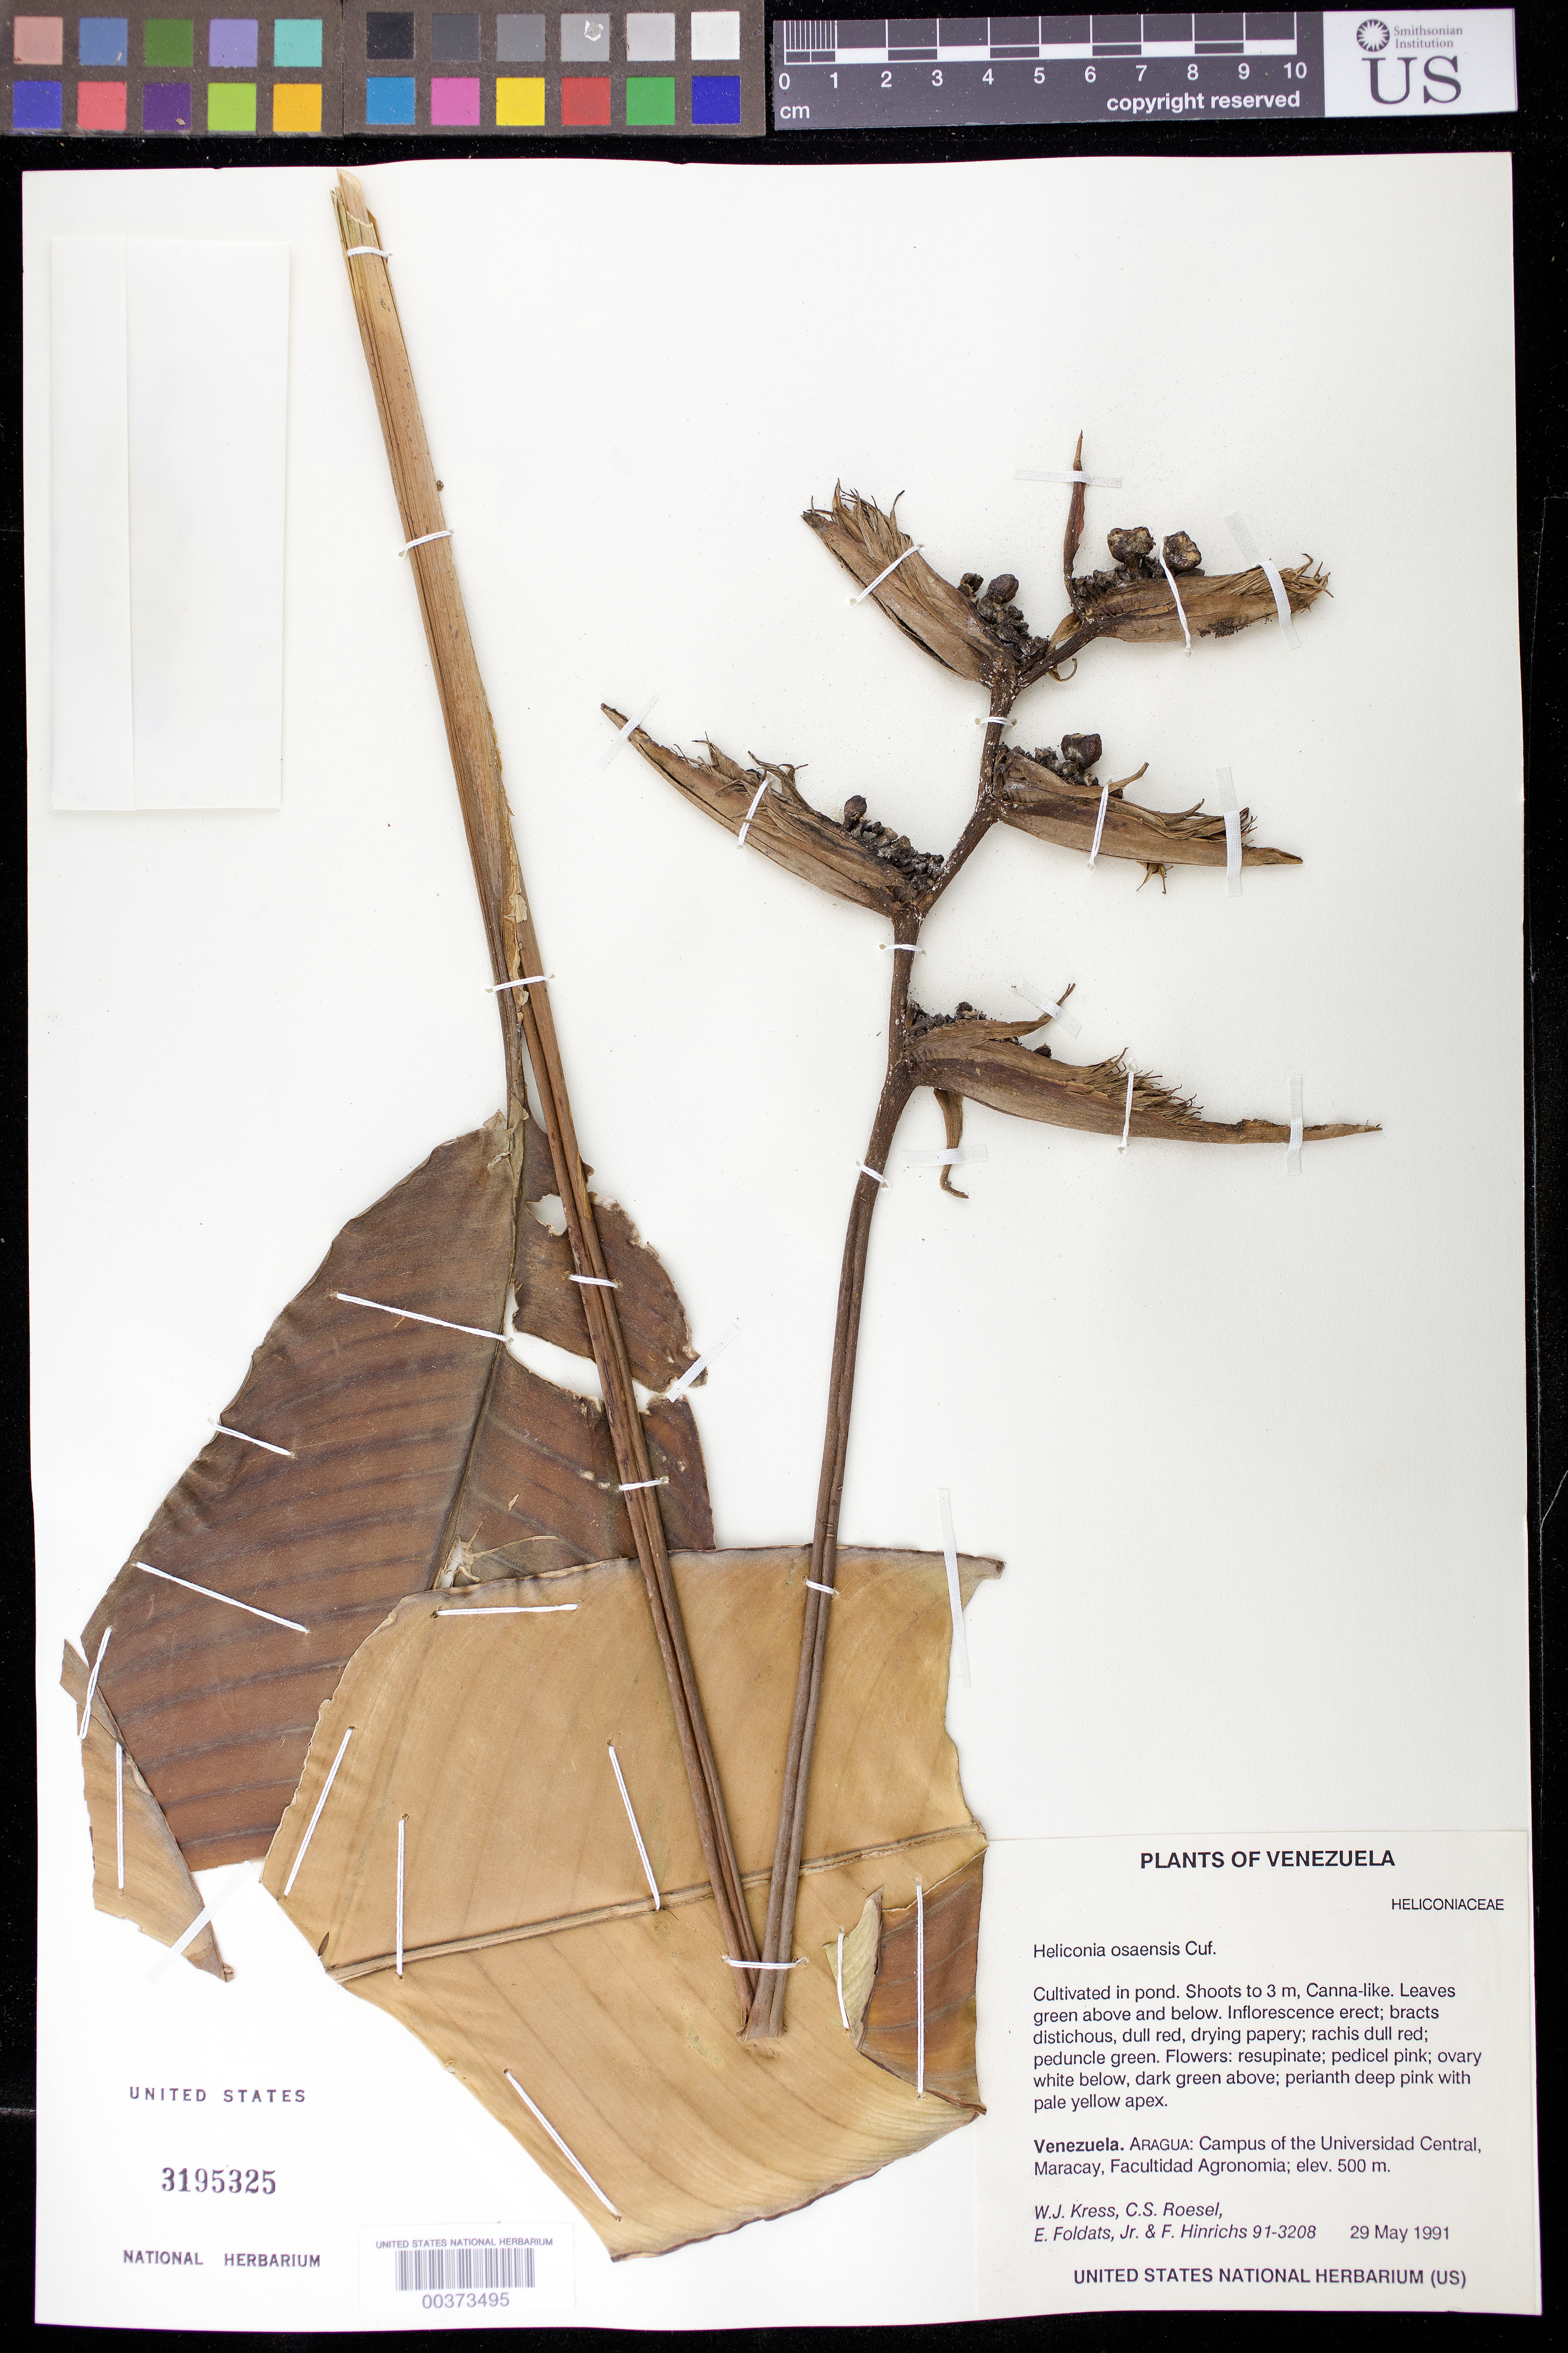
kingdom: Plantae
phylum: Tracheophyta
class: Liliopsida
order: Zingiberales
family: Heliconiaceae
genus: Heliconia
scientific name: Heliconia osaensis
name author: Cufod.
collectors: W. J. Kress, C. S. Roesel, E. Foldats & F. Hinrichs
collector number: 91-3208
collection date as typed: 29 May 1991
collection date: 1991-05-29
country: Venezuela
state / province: Aragua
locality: Campus of the universidad central, maracay, facultidad agronomia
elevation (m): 500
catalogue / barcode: US 3195325